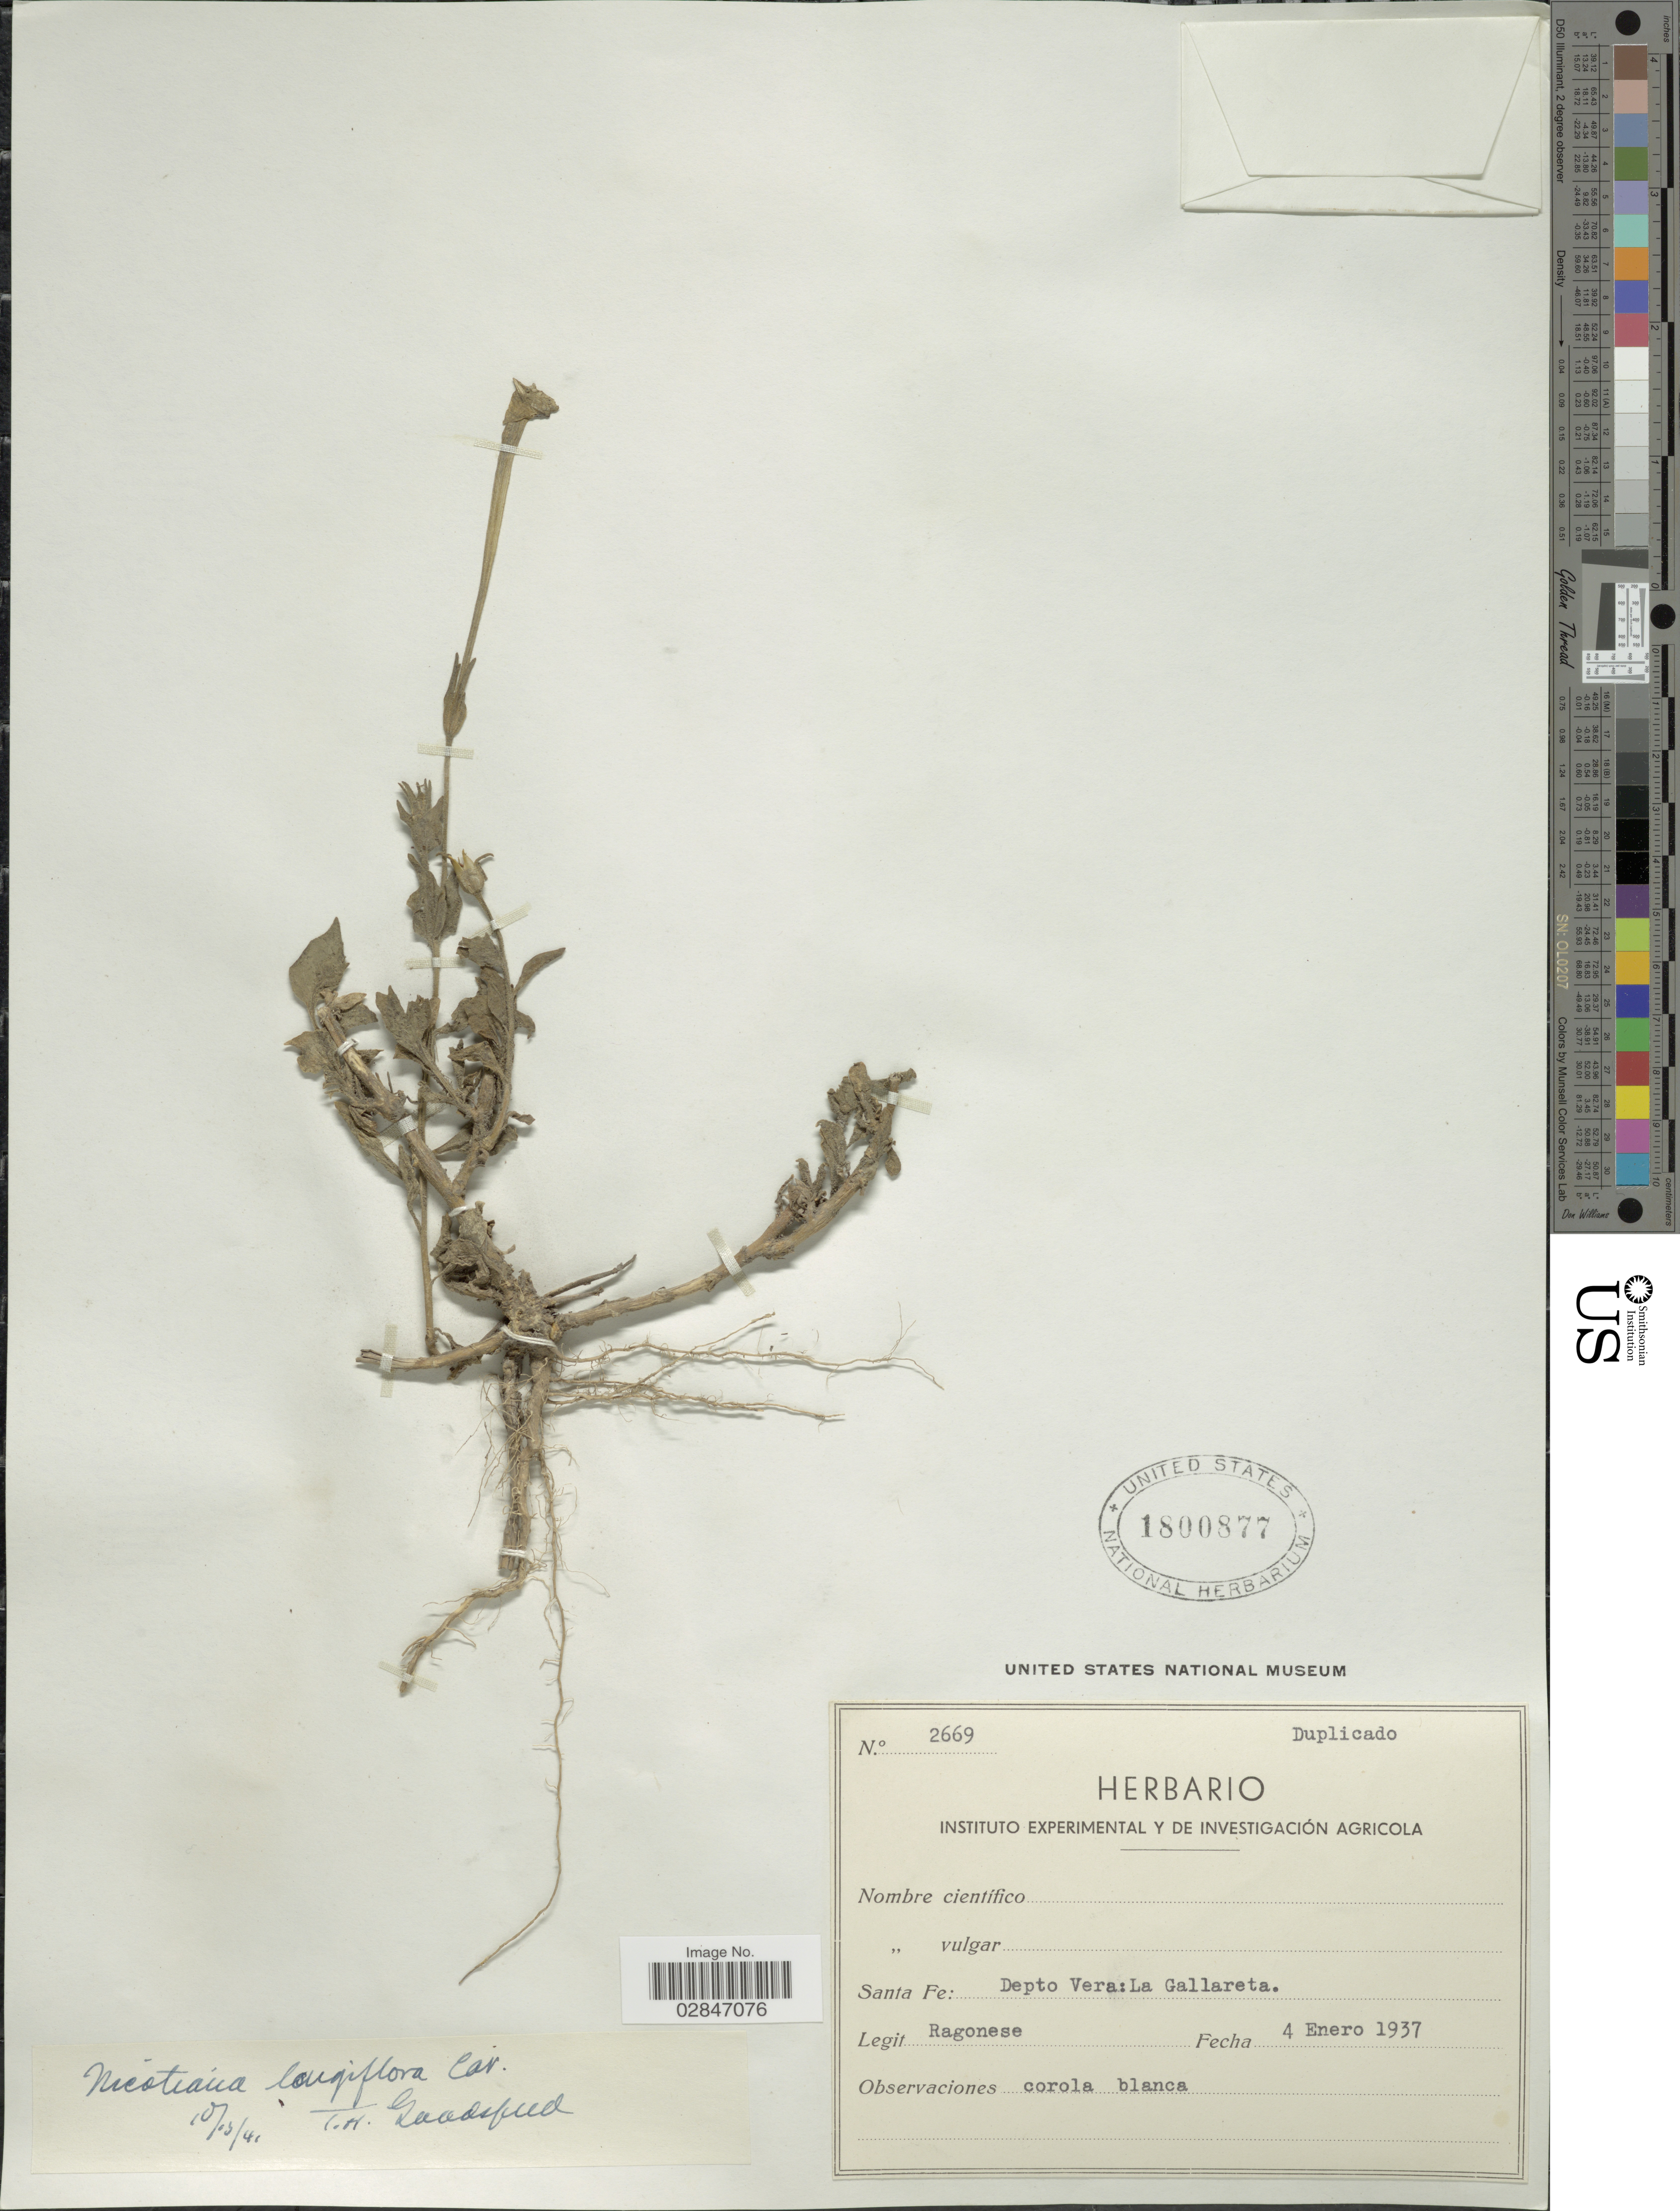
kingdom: Plantae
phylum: Tracheophyta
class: Magnoliopsida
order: Solanales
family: Solanaceae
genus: Nicotiana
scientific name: Nicotiana longiflora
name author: Cav.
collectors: Ragonese, --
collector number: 2669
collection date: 1937-01-04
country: Argentina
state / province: Santa Fe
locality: Santa Fe: Depto Vera: La Gallareta.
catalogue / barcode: US 1800877